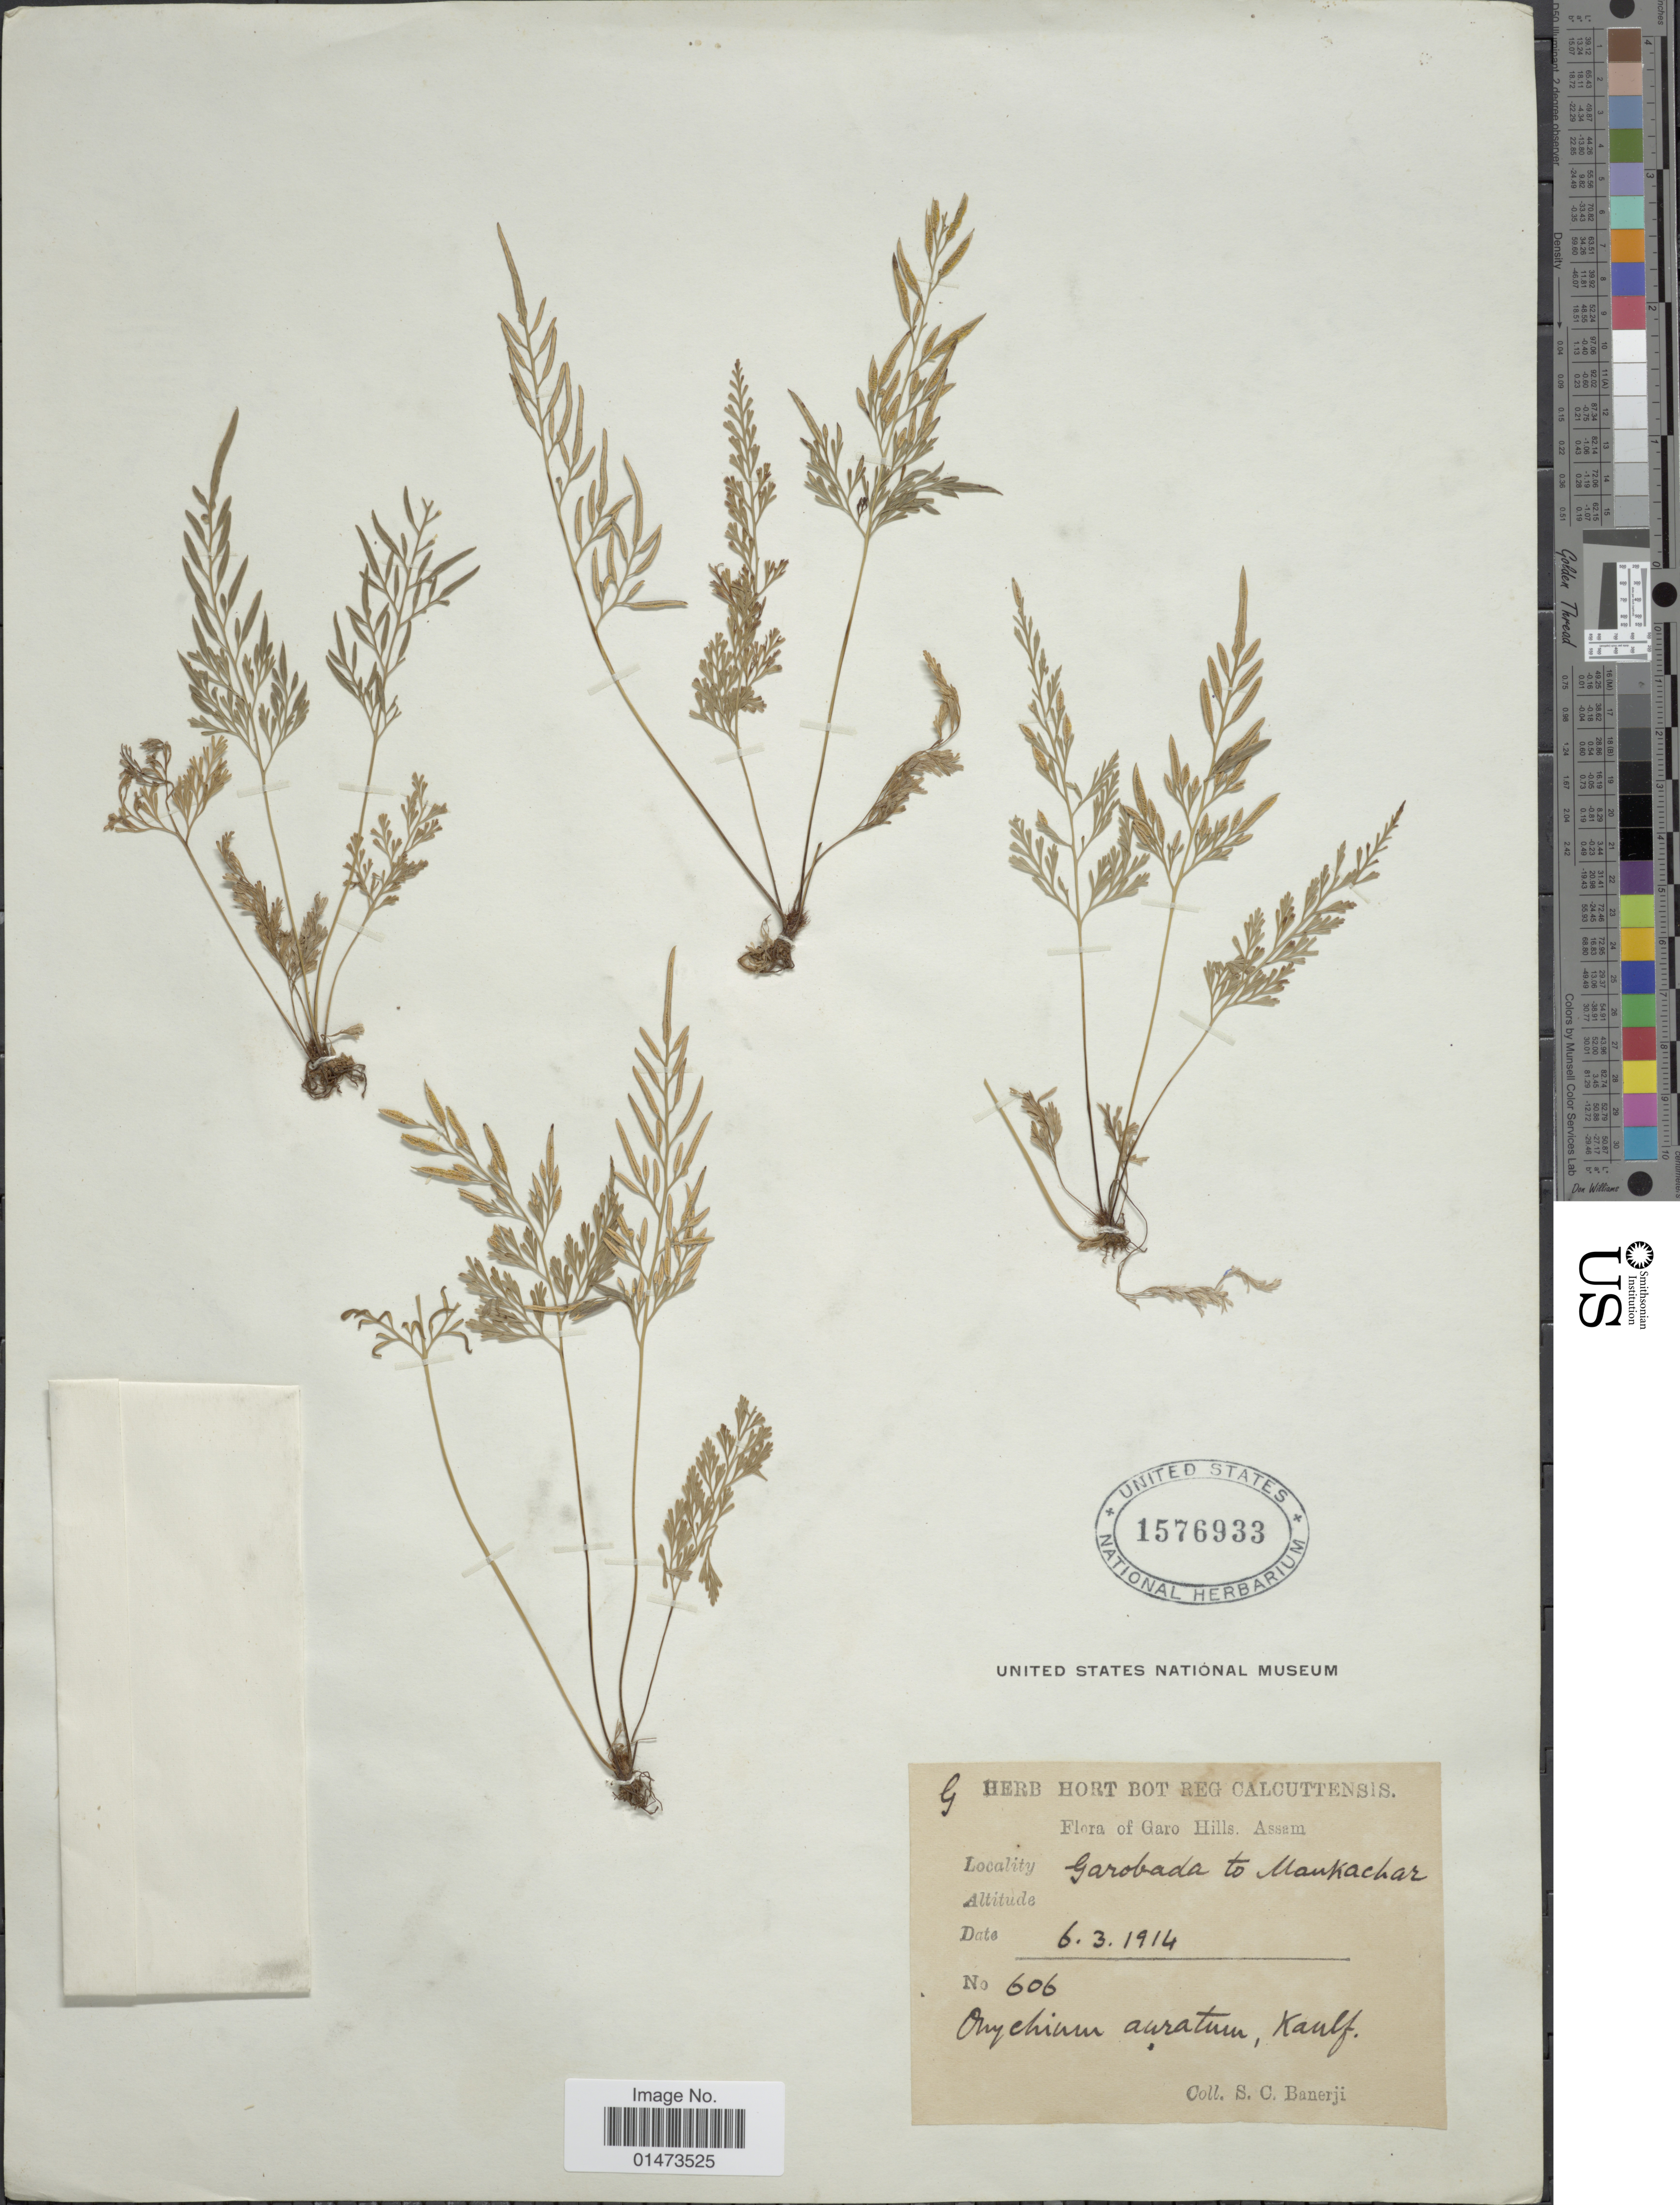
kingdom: Plantae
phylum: Tracheophyta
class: Polypodiopsida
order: Polypodiales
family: Pteridaceae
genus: Onychium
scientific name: Onychium siliculosum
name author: (Desv.) C. Chr.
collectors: S. Banerji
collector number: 606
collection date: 1914-03-06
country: India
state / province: Meghalaya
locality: Garo Hills, Assam, Garobada to Mankachar.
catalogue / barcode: US 1576933